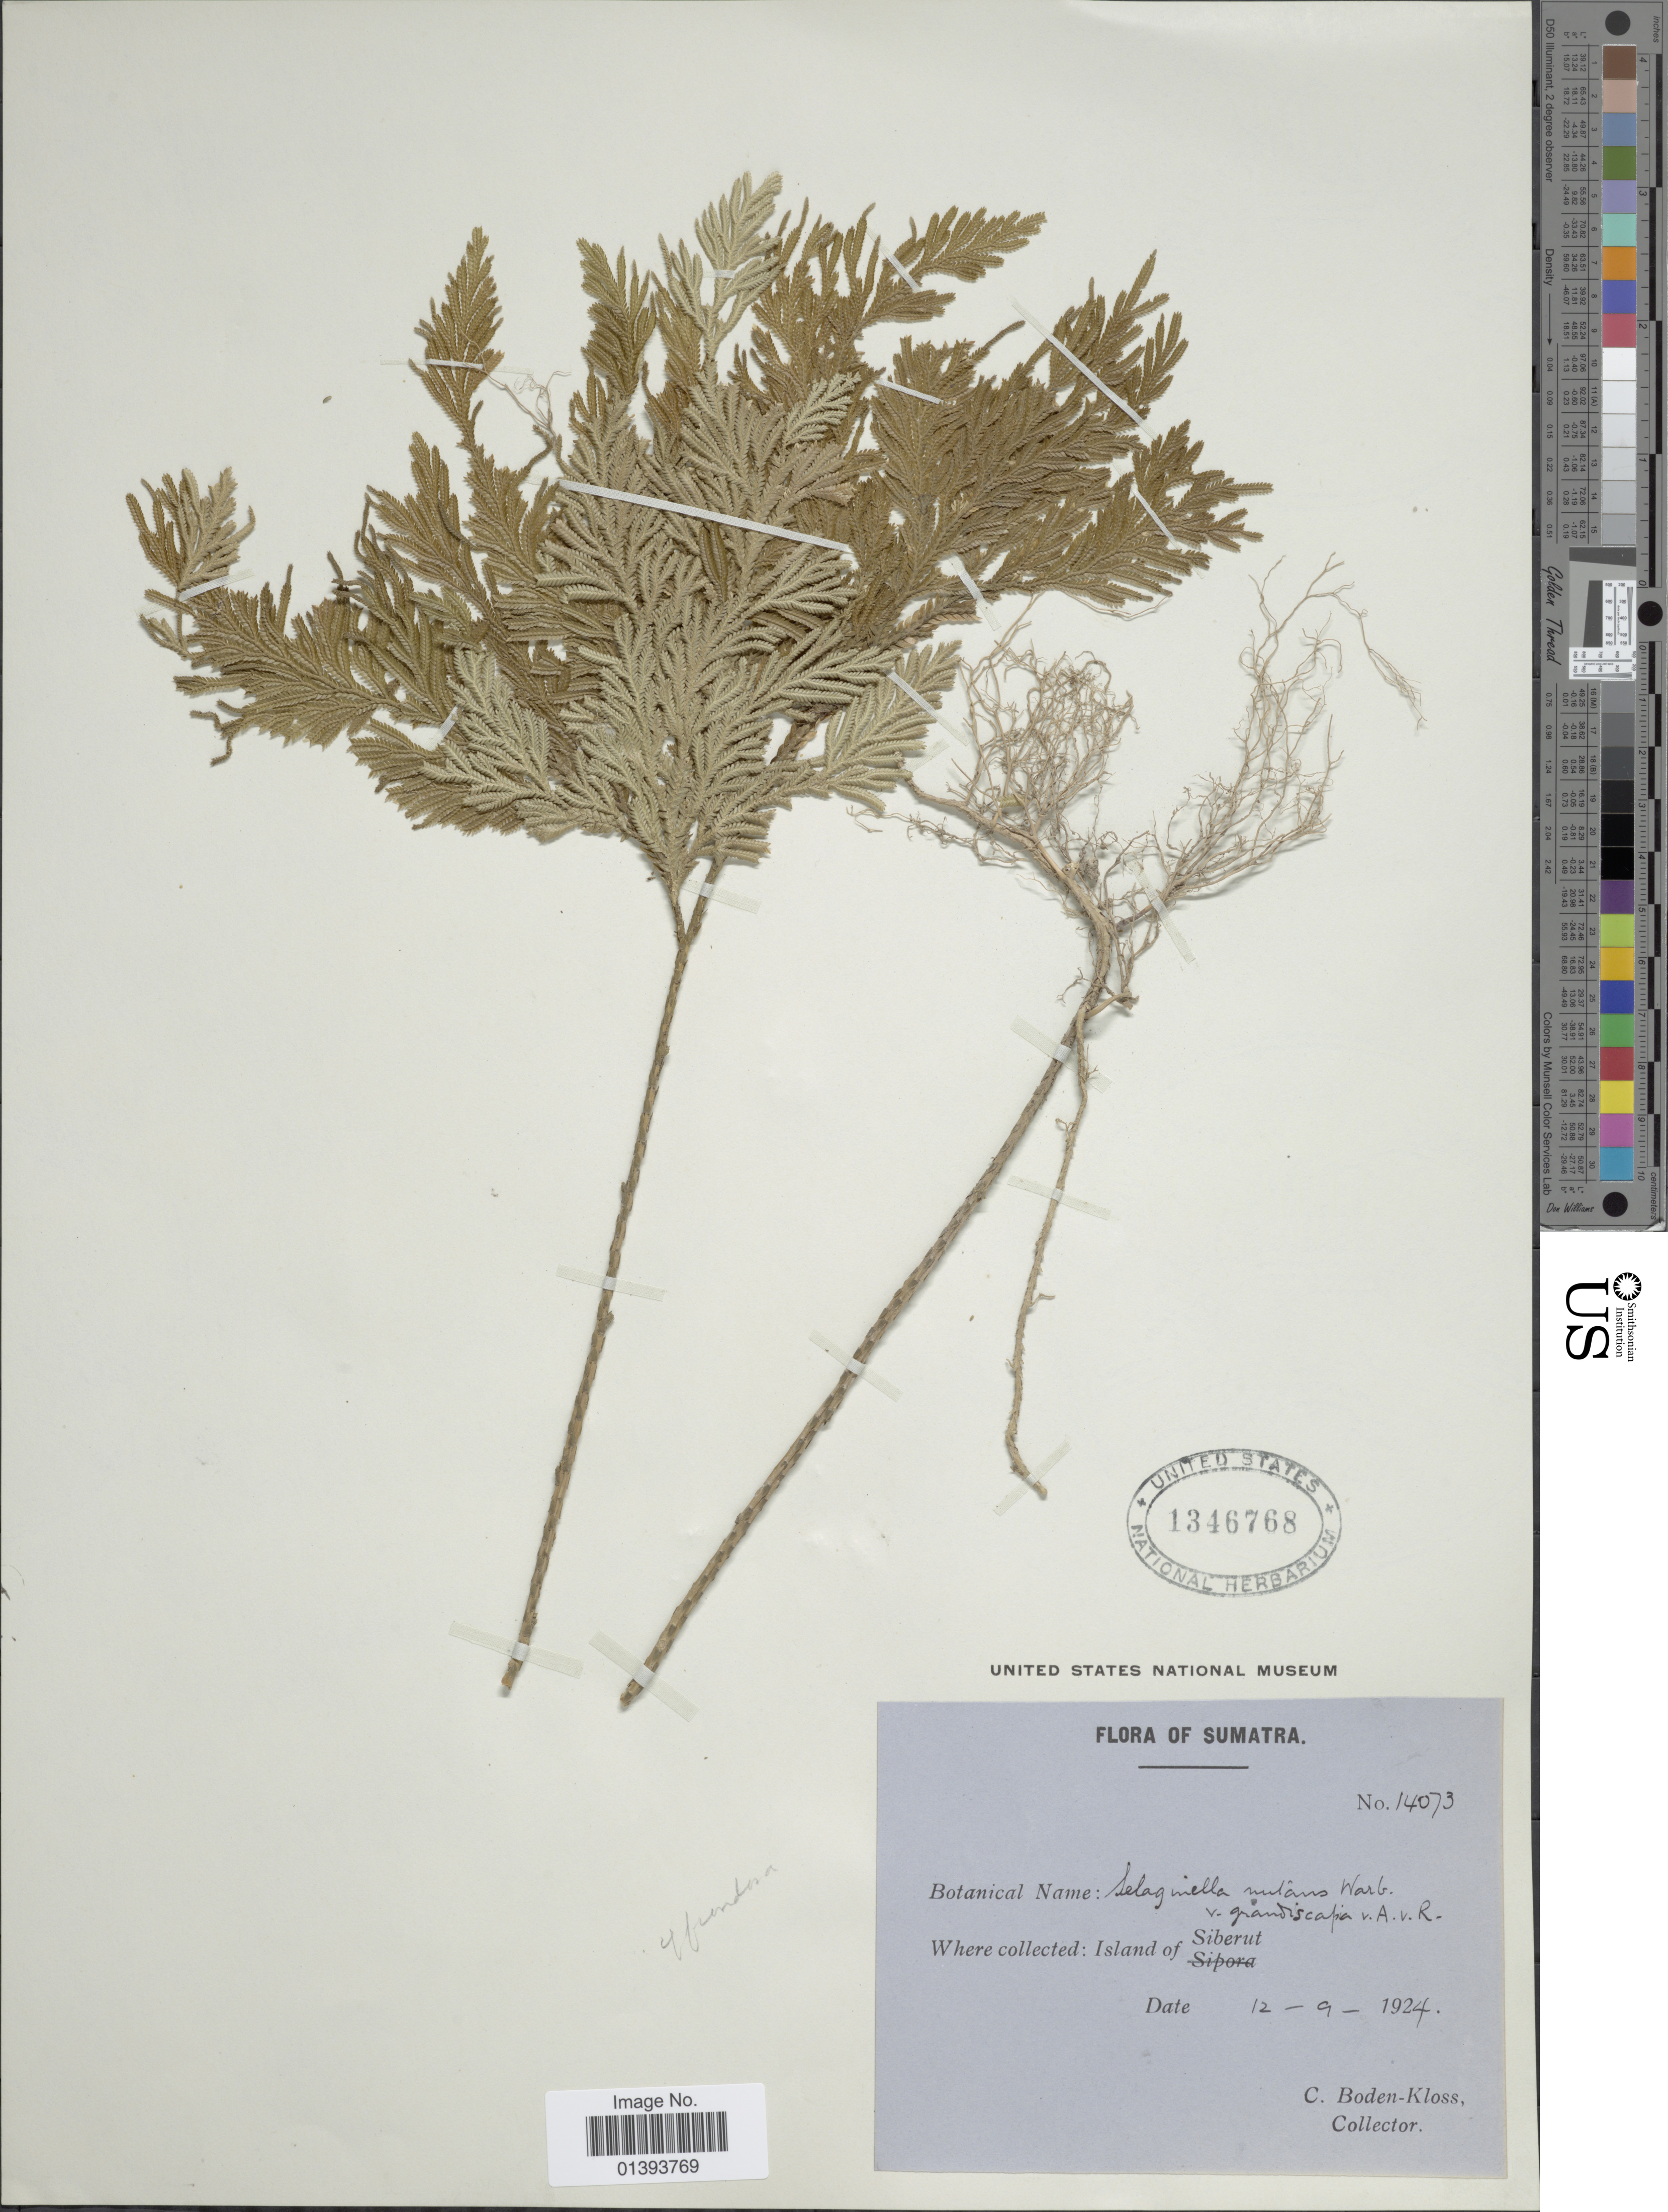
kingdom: Plantae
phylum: Tracheophyta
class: Lycopodiopsida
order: Selaginellales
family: Selaginellaceae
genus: Selaginella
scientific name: Selaginella frondosa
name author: Warb.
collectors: C. Boden-Kloss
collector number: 14073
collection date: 1924-09-12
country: Indonesia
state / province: Sumatra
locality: Island of Siberut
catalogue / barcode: US 1346768